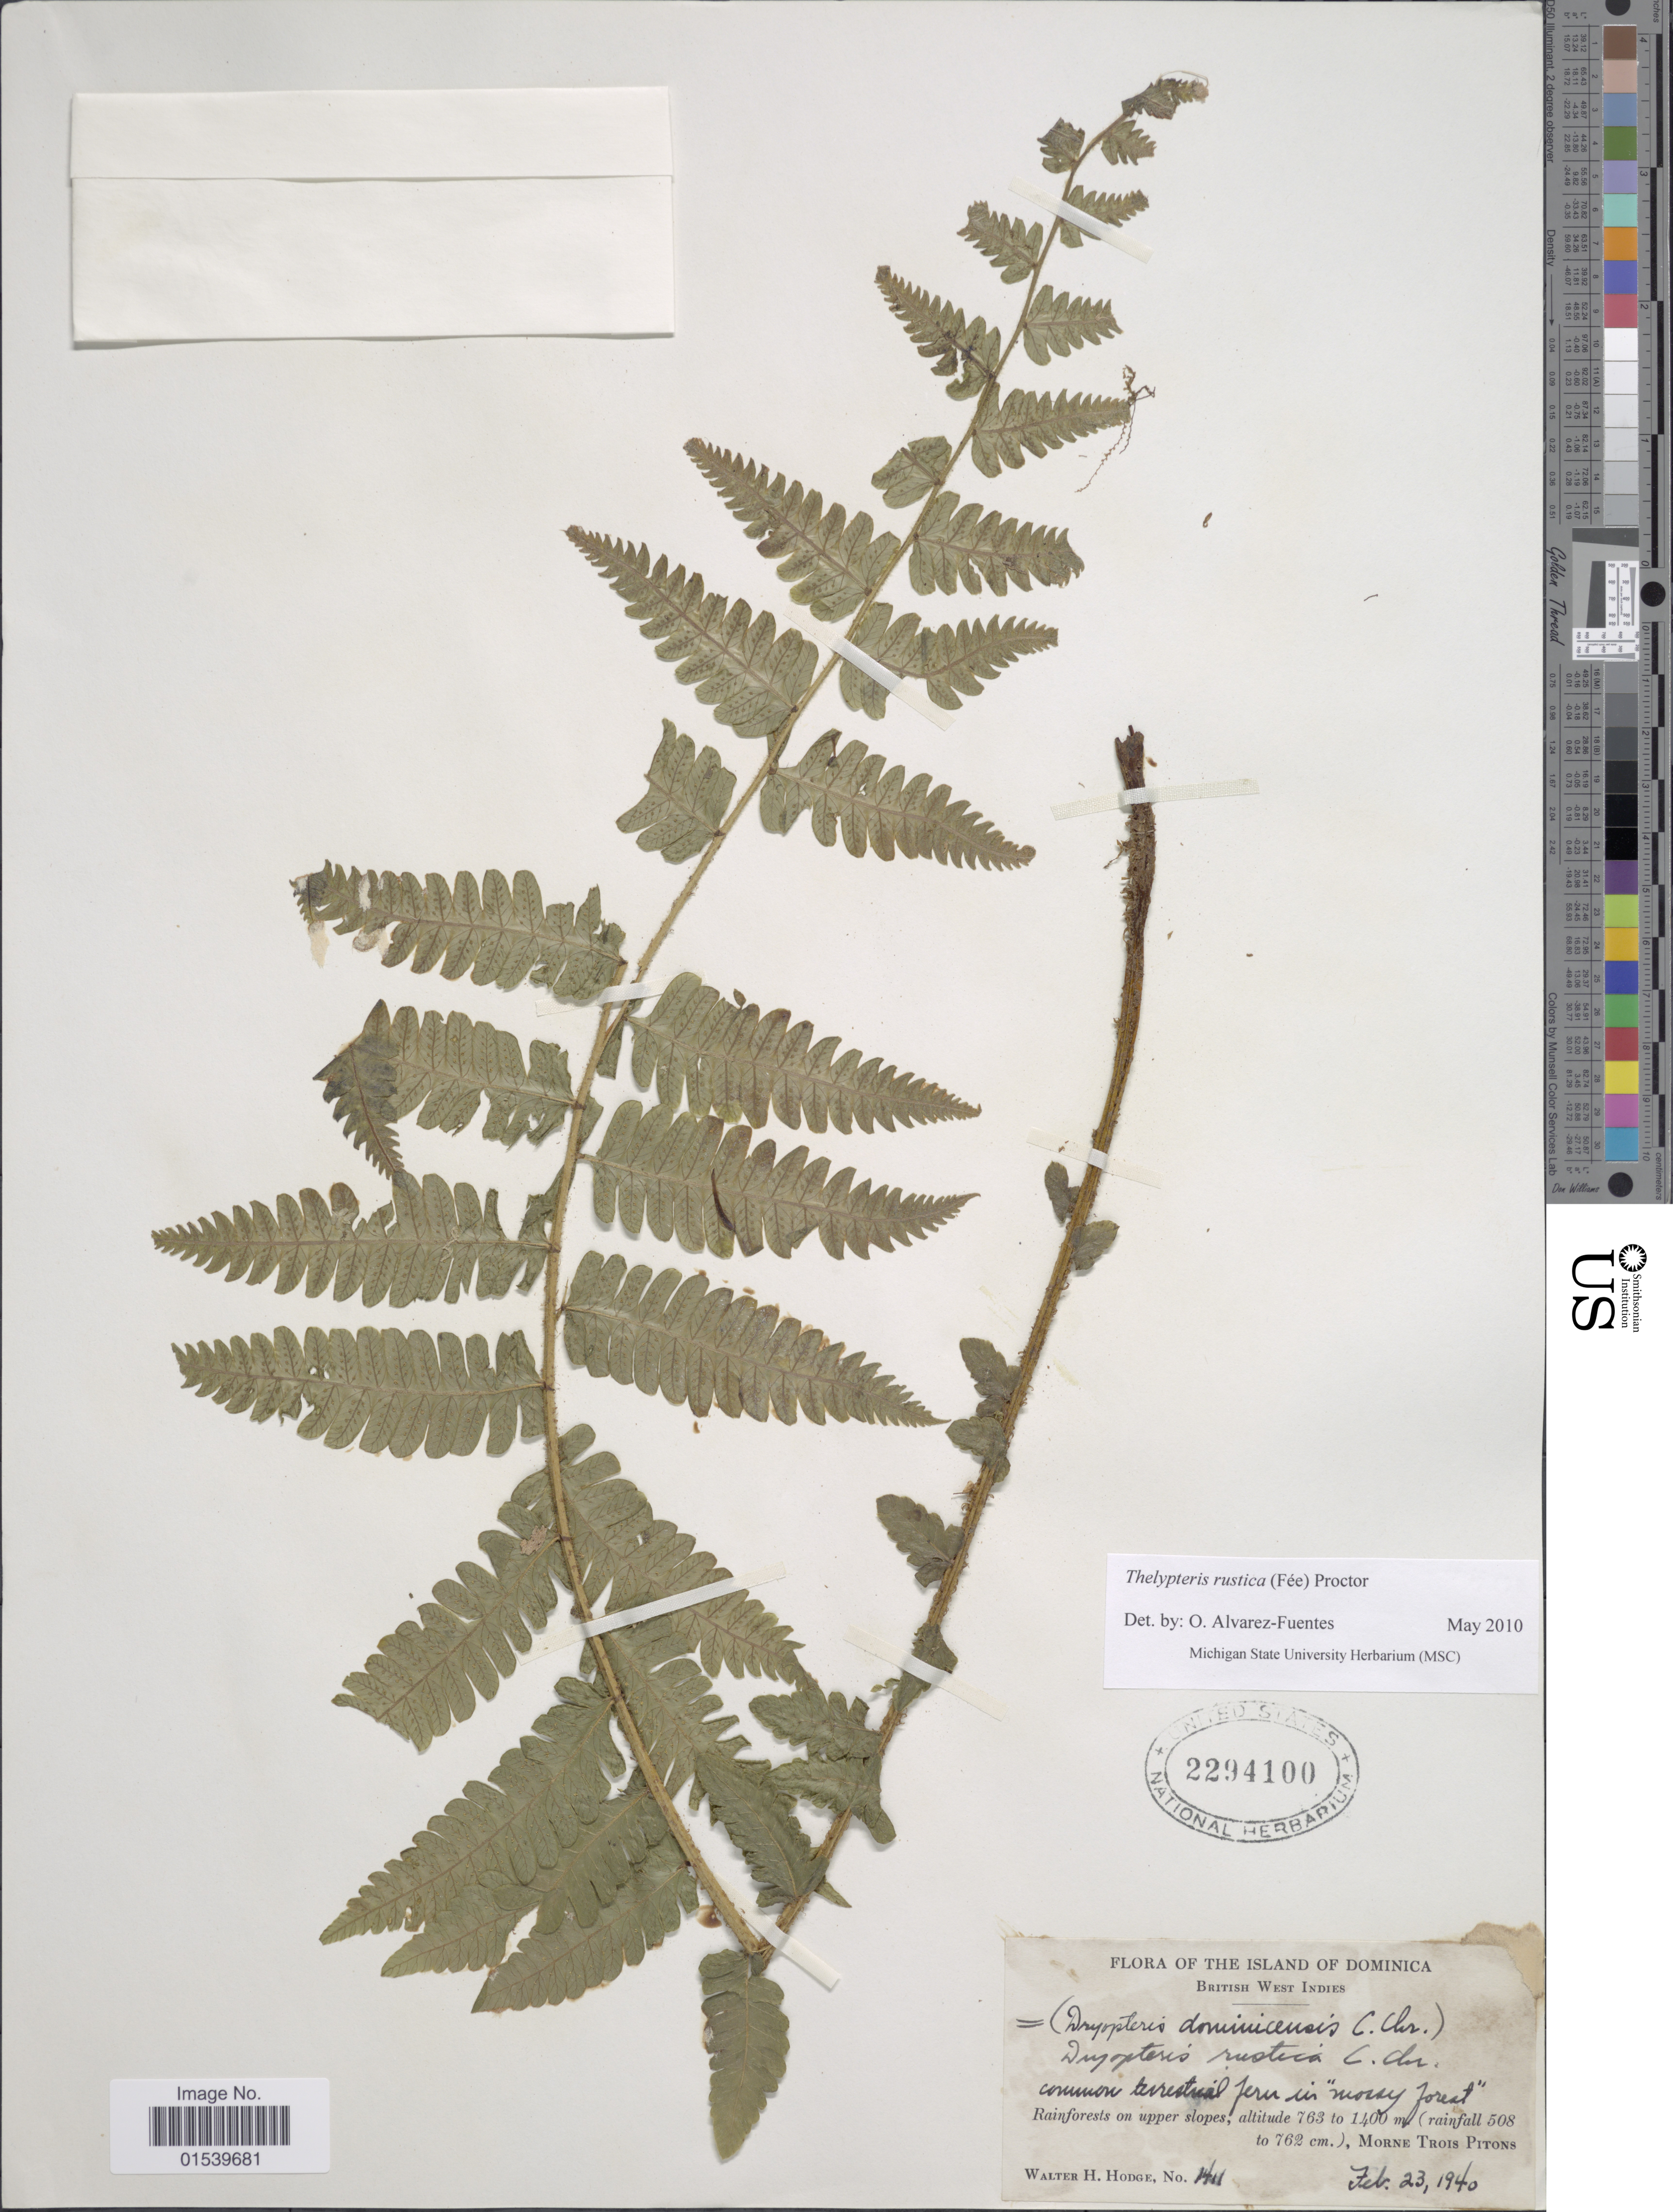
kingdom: Plantae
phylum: Tracheophyta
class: Polypodiopsida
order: Polypodiales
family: Thelypteridaceae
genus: Amauropelta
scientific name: Amauropelta rustica (Fée) comb. nov., ined 2015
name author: (Fée)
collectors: W. Hodge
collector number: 1411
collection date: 1940-02-23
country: Dominica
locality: The Island of Dominica, British West Indies, Rainforest on upper slopes, Morne Trois Pitons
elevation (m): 763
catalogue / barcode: US 2294100